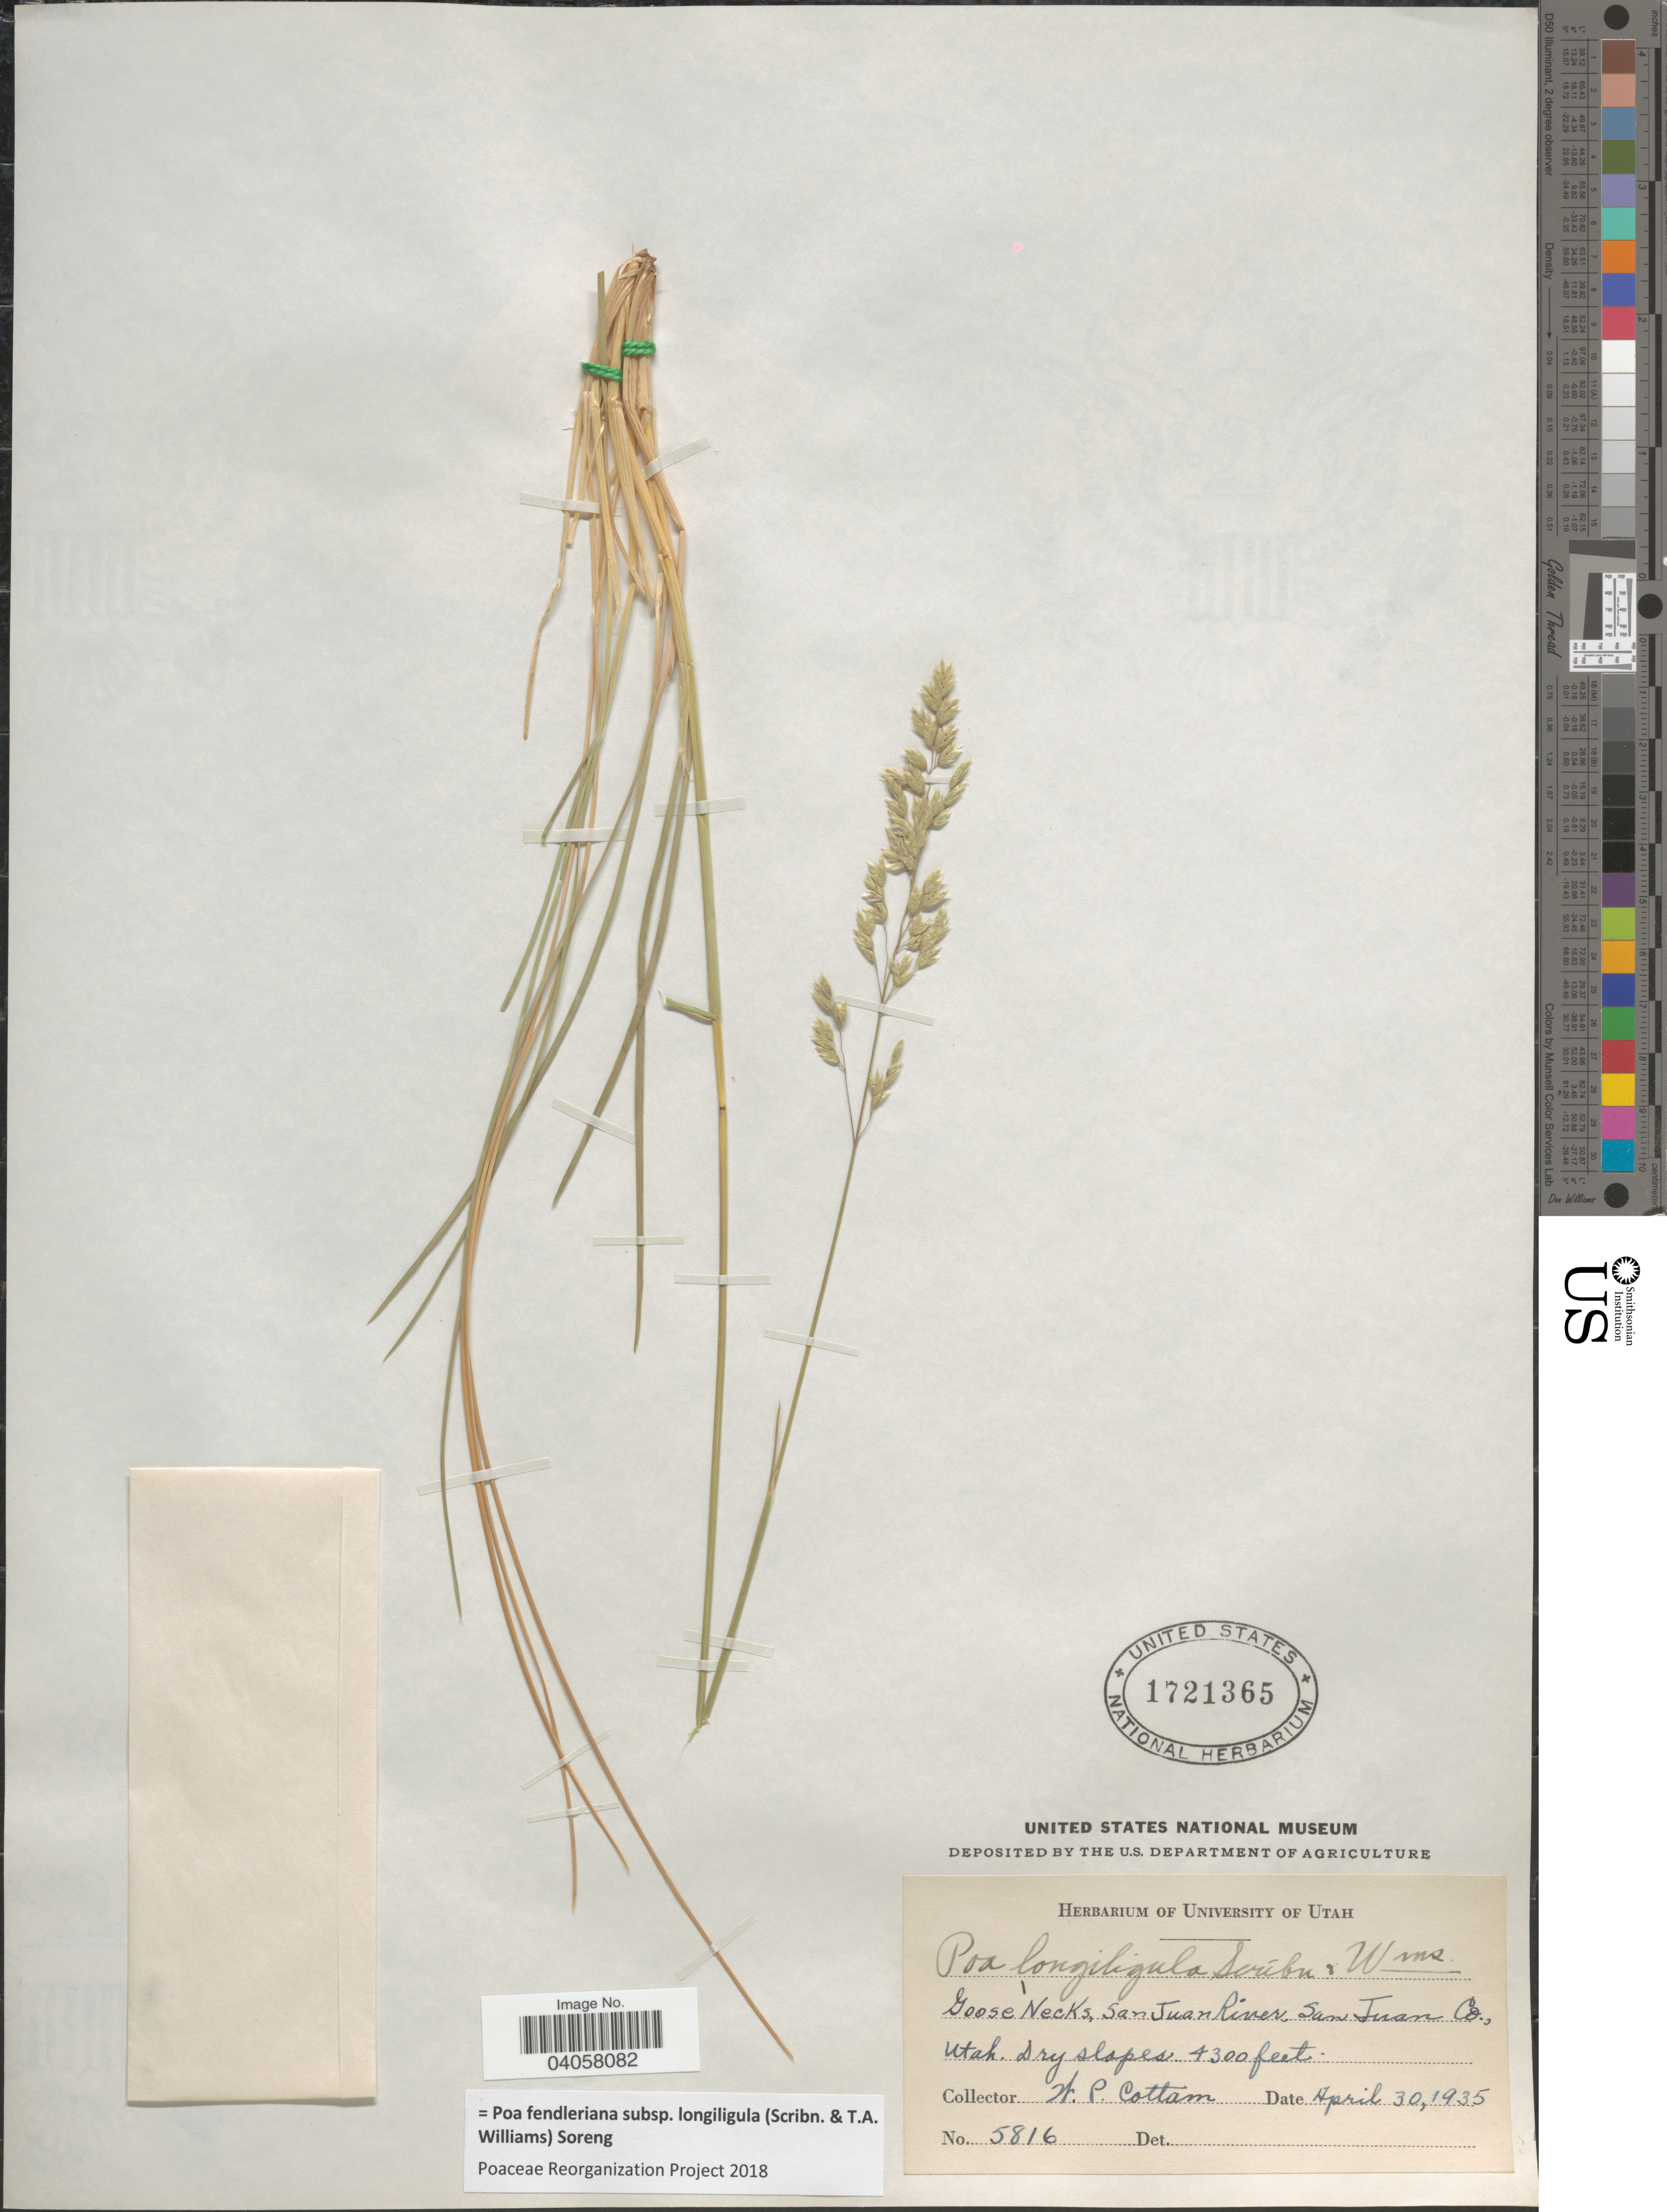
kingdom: Plantae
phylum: Tracheophyta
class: Liliopsida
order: Poales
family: Poaceae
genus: Poa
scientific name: Poa fendleriana subsp. longiligula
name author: (Scribn. & T.A. Williams) Soreng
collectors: W. Cottam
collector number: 5816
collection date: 1935-04-30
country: United States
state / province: Utah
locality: Goose Necks, San Juan River, San Juan Co.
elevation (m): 1311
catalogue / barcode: US 1721365